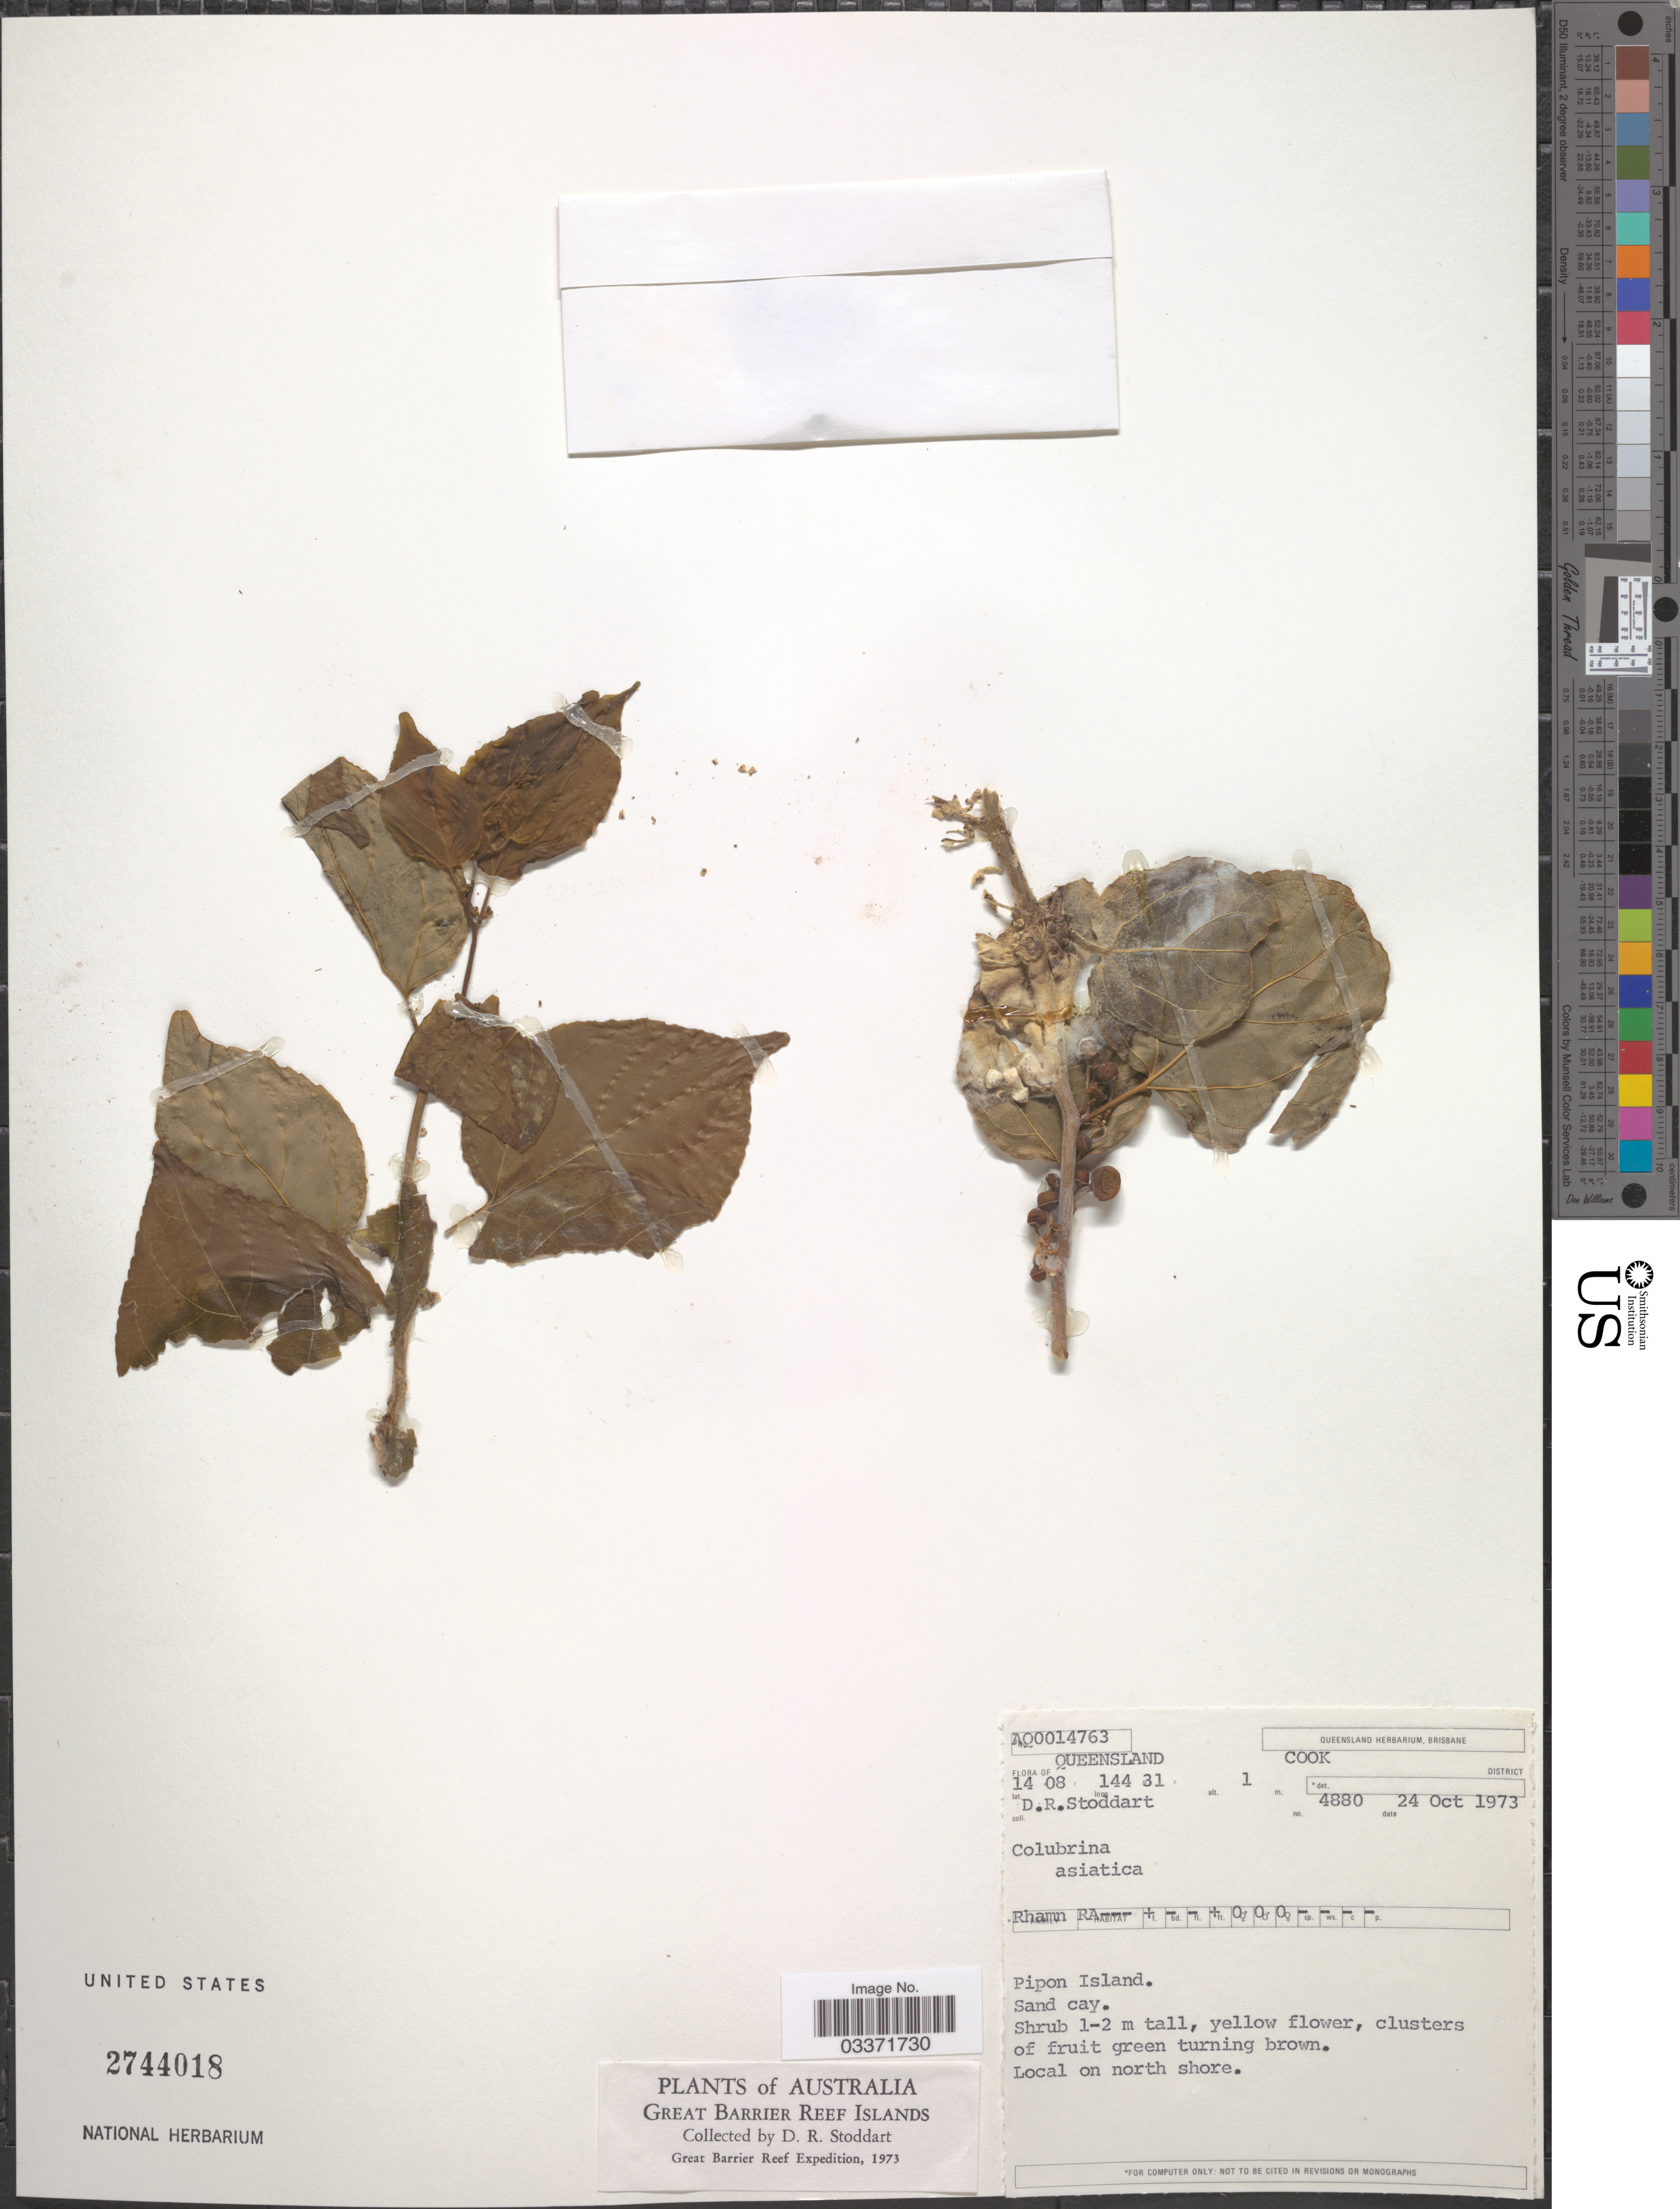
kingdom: Plantae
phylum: Tracheophyta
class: Magnoliopsida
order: Rosales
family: Rhamnaceae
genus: Colubrina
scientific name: Colubrina asiatica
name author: (L.) Brongn.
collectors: D. R. Stoddart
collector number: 4880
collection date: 1973-10-24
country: Australia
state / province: Queensland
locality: Great Barrier Reef Islands, Cook District, Pipon Island.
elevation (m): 1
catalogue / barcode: US 2744018